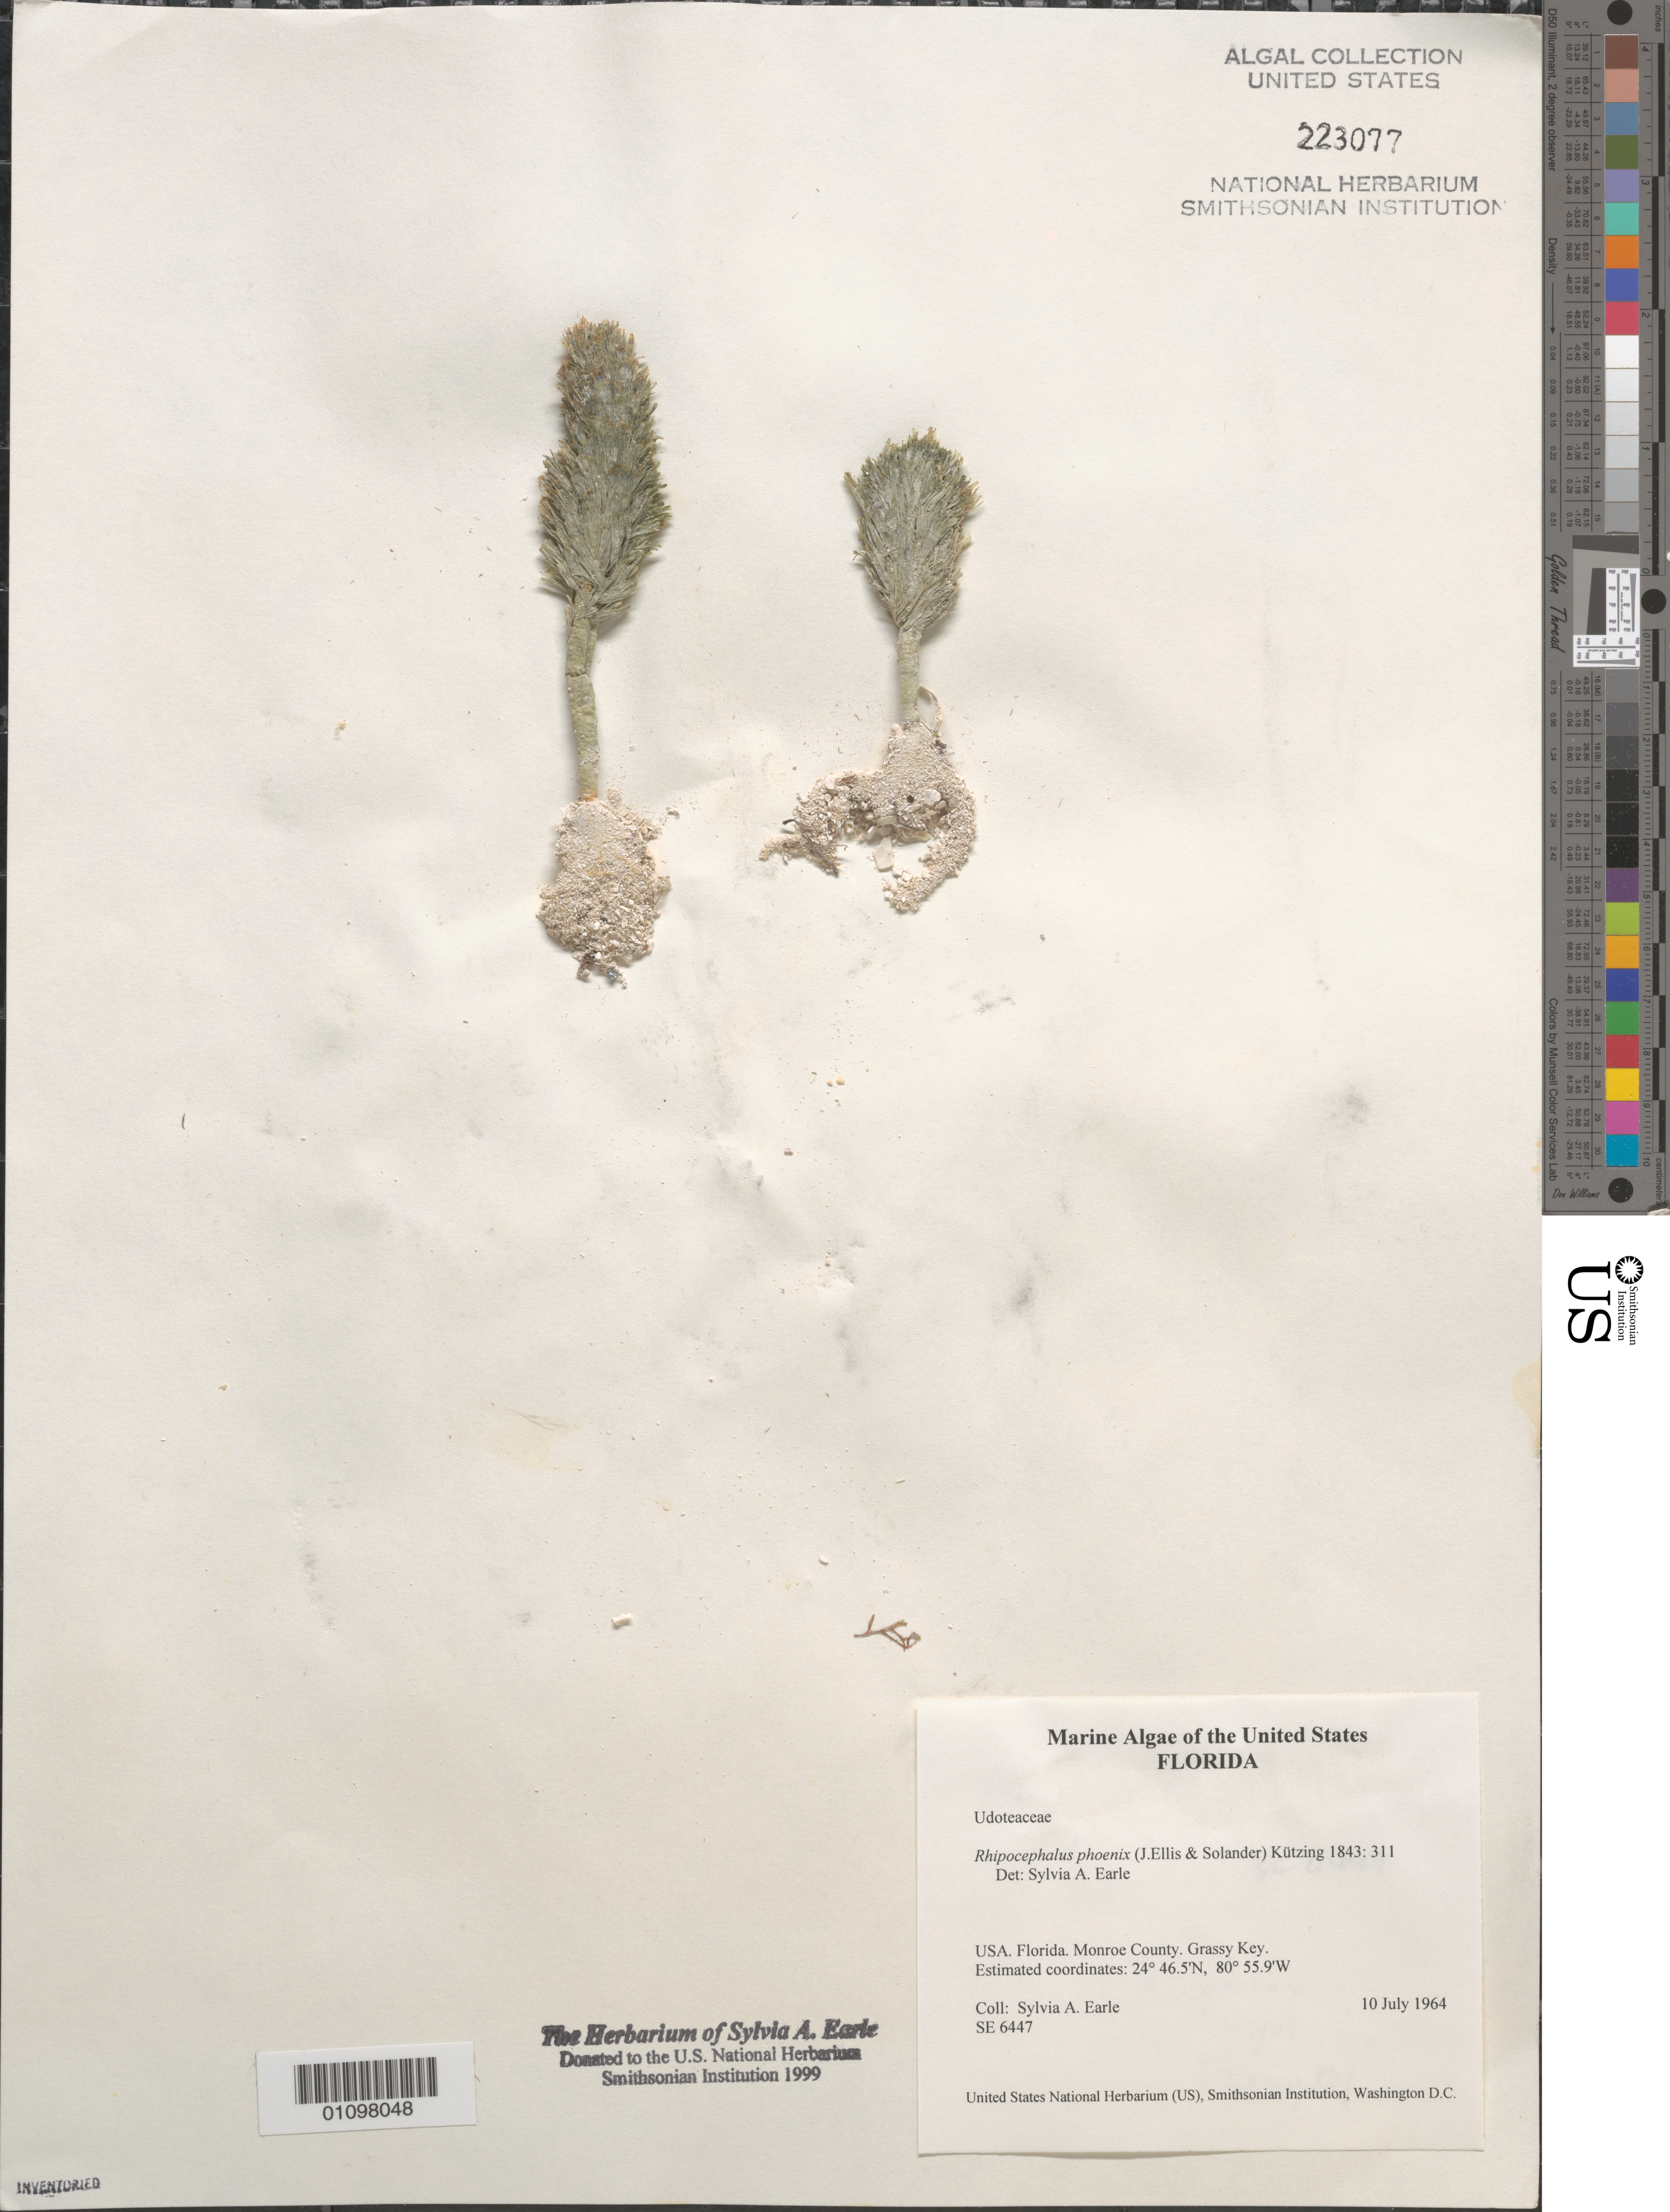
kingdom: Plantae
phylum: Chlorophyta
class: Ulvophyceae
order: Bryopsidales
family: Udoteaceae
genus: Rhipocephalus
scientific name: Rhipocephalus phoenix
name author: (J. Ellis & Sol.) Kütz.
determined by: Earle, S. A.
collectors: S. A. Earle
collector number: SE 6447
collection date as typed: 10 Jul 1964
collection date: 1964-07-10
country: United States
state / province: Florida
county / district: Monroe County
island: Grassy Key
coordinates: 24 46.5'N, 80 55.9'W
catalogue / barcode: US 223077